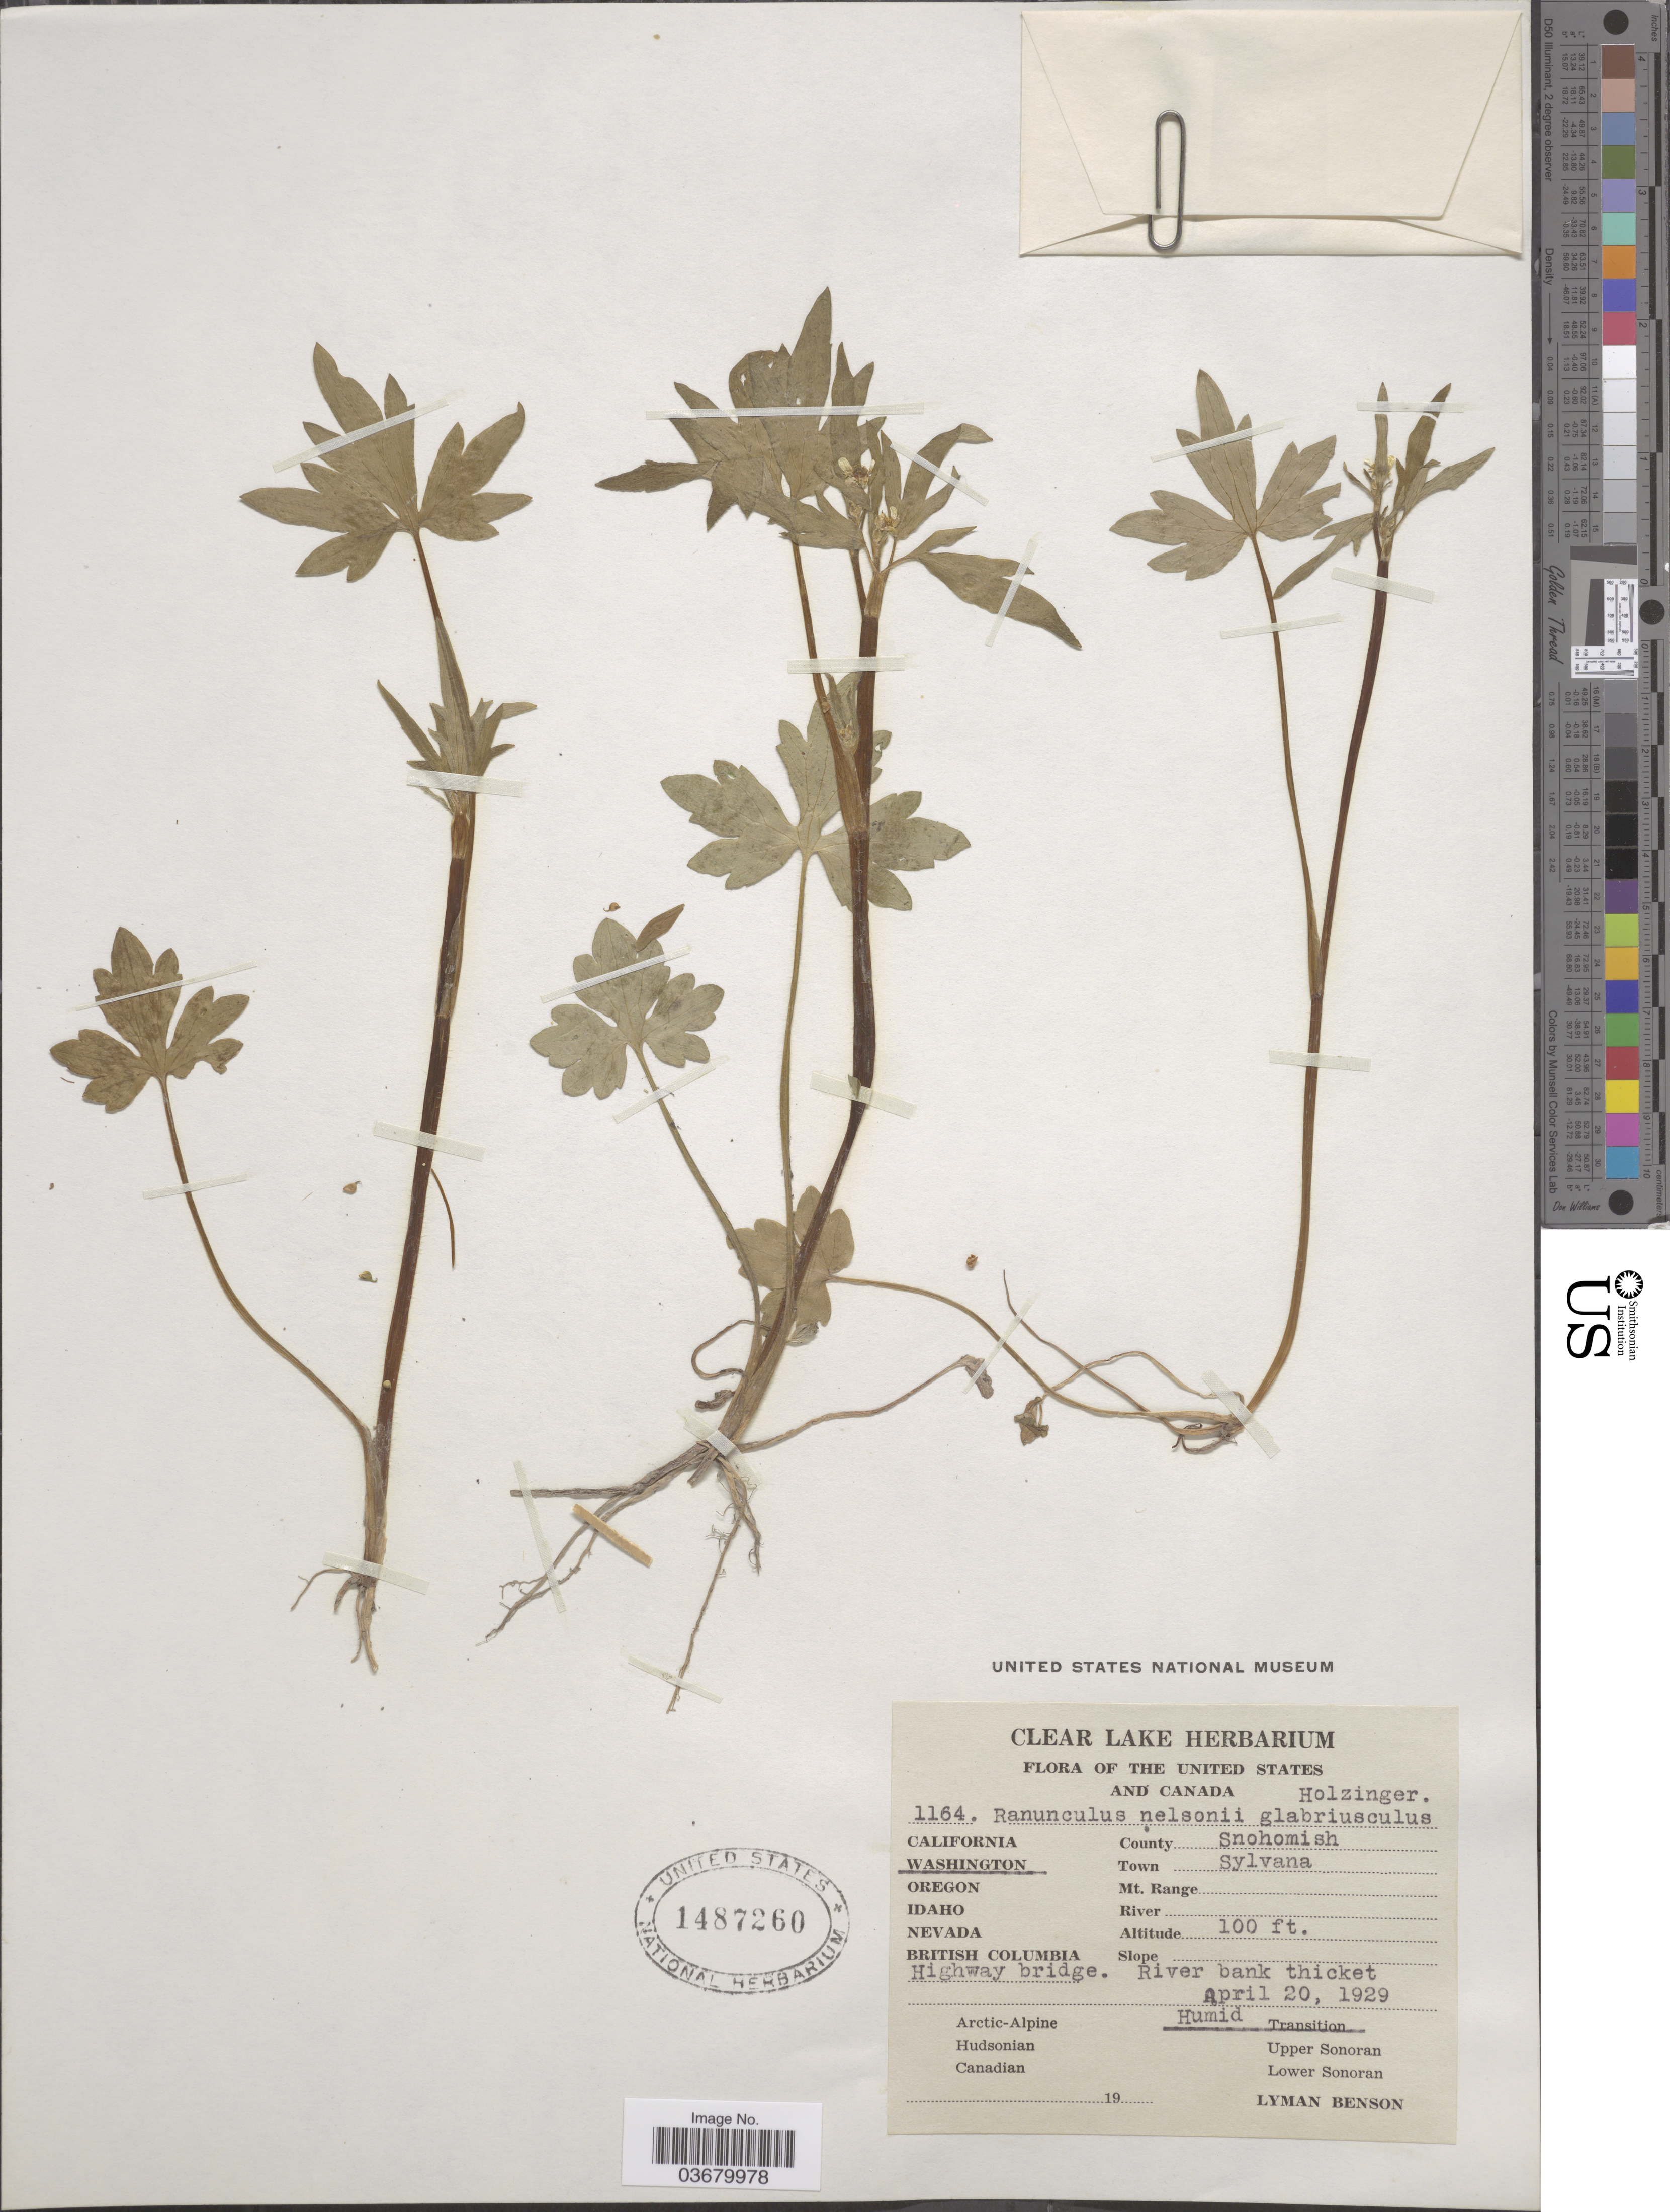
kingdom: Plantae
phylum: Tracheophyta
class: Magnoliopsida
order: Ranunculales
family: Ranunculaceae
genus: Ranunculus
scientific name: Ranunculus bongardii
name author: Greene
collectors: L. D. Benson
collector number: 1164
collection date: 1929-04-20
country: United States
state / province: Washington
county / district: Snohomish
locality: County Snohomish. Town Sylvana. Highway bridge. Humid Transition.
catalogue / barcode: US 1487260